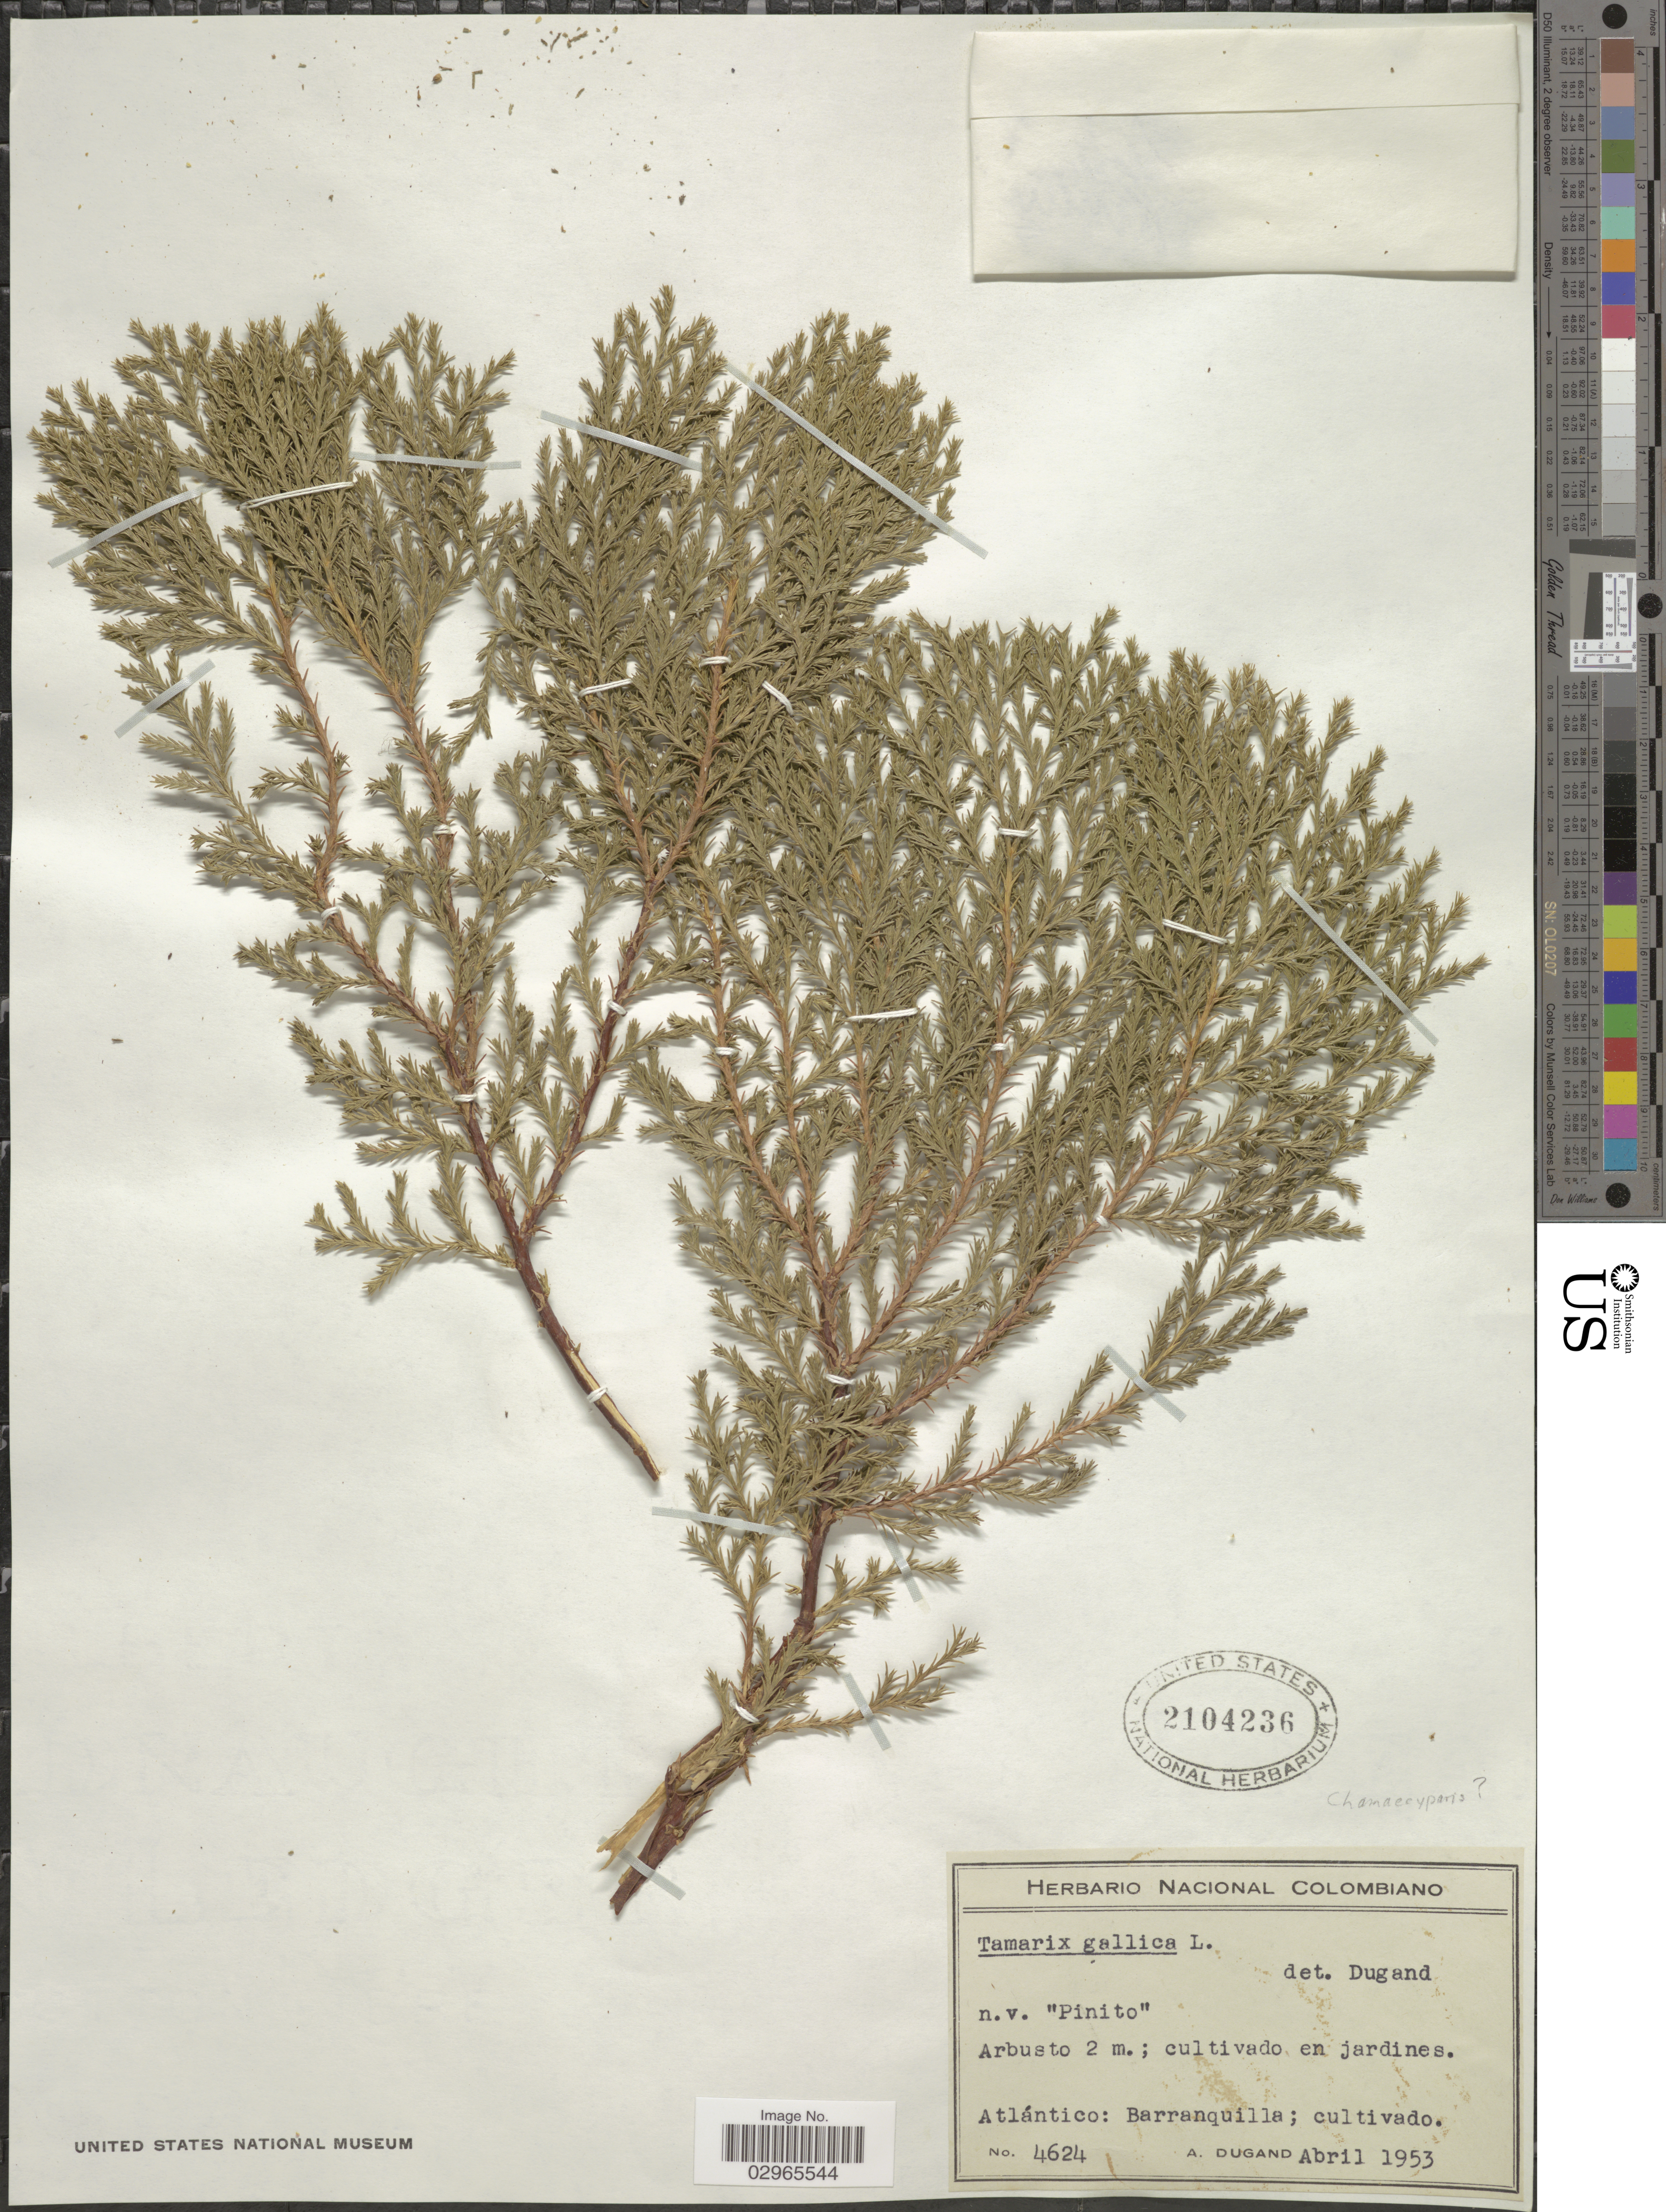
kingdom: Plantae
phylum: Tracheophyta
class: Magnoliopsida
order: Caryophyllales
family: Tamaricaceae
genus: Tamarix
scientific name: Tamarix gallica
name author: L.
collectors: A. Dugand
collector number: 4624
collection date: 1953-04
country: Colombia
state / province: Atlántico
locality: Barranquilla.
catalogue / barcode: US 2104236